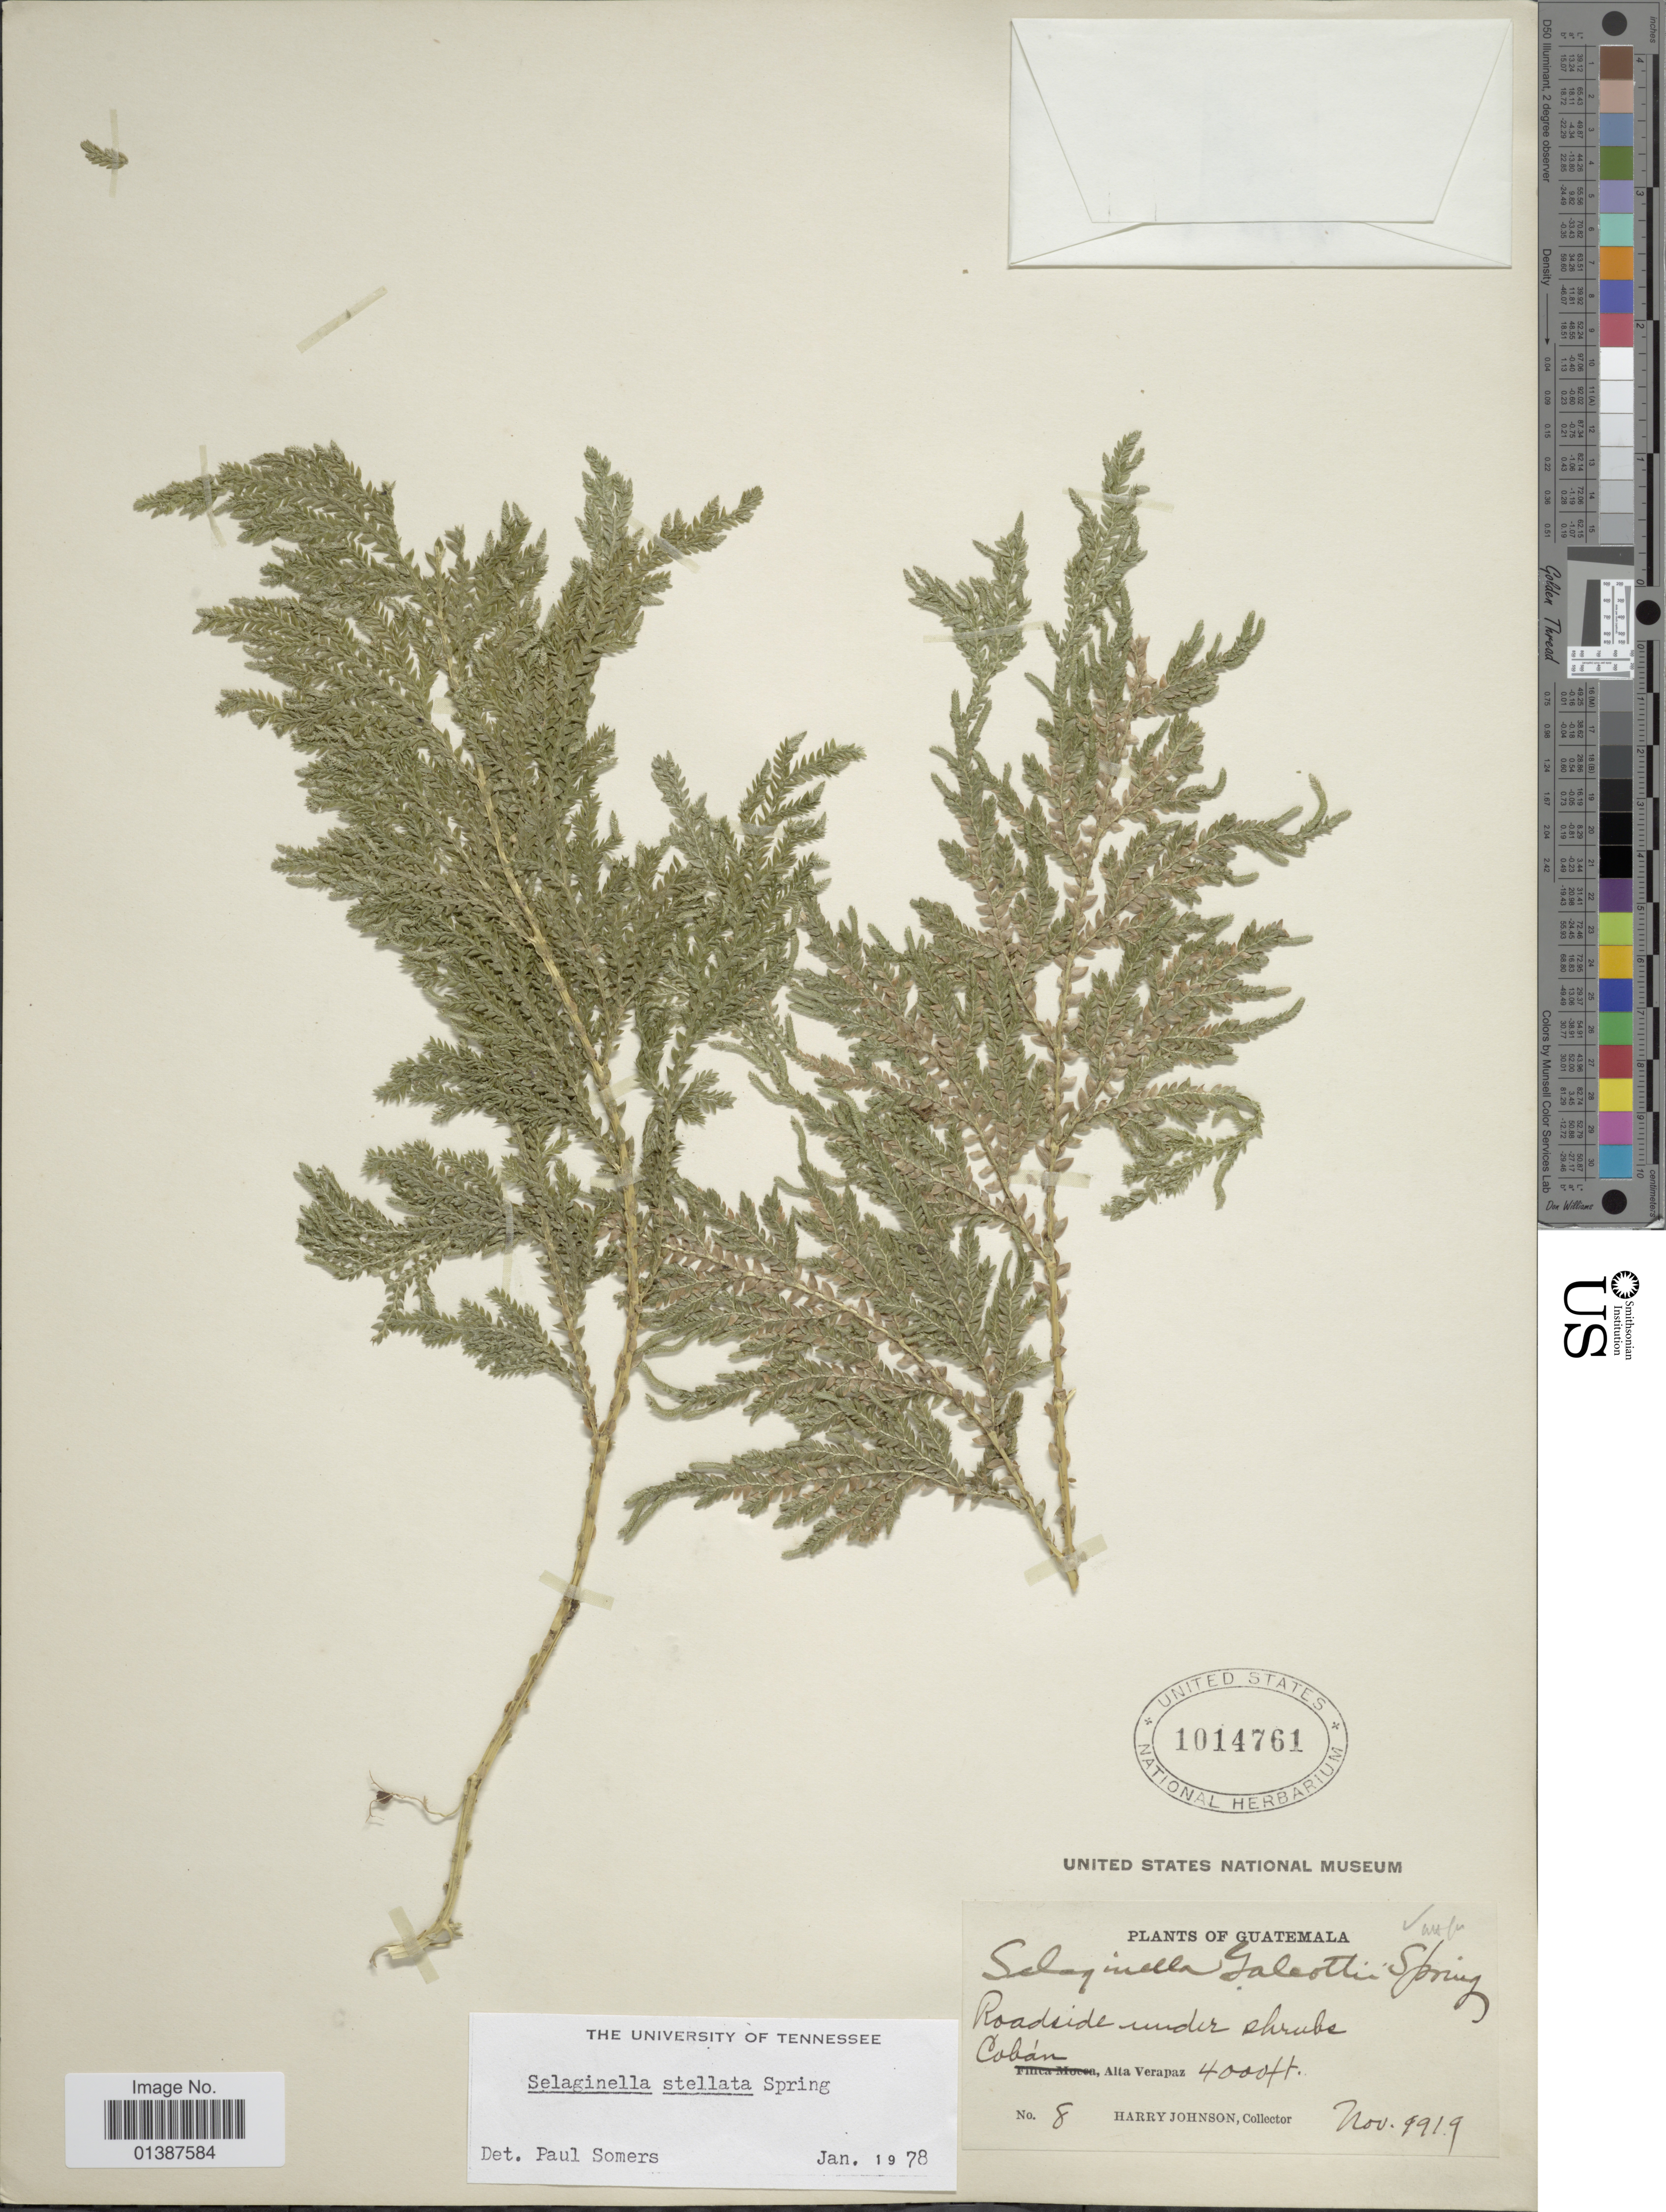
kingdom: Plantae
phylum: Tracheophyta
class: Lycopodiopsida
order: Selaginellales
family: Selaginellaceae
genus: Selaginella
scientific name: Selaginella galeottii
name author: Spring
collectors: H. Johnson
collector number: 8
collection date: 1919-11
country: Guatemala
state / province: Alta Verapaz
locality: Roadside under shrubs, Cobán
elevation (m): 1219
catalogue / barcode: US 1014761